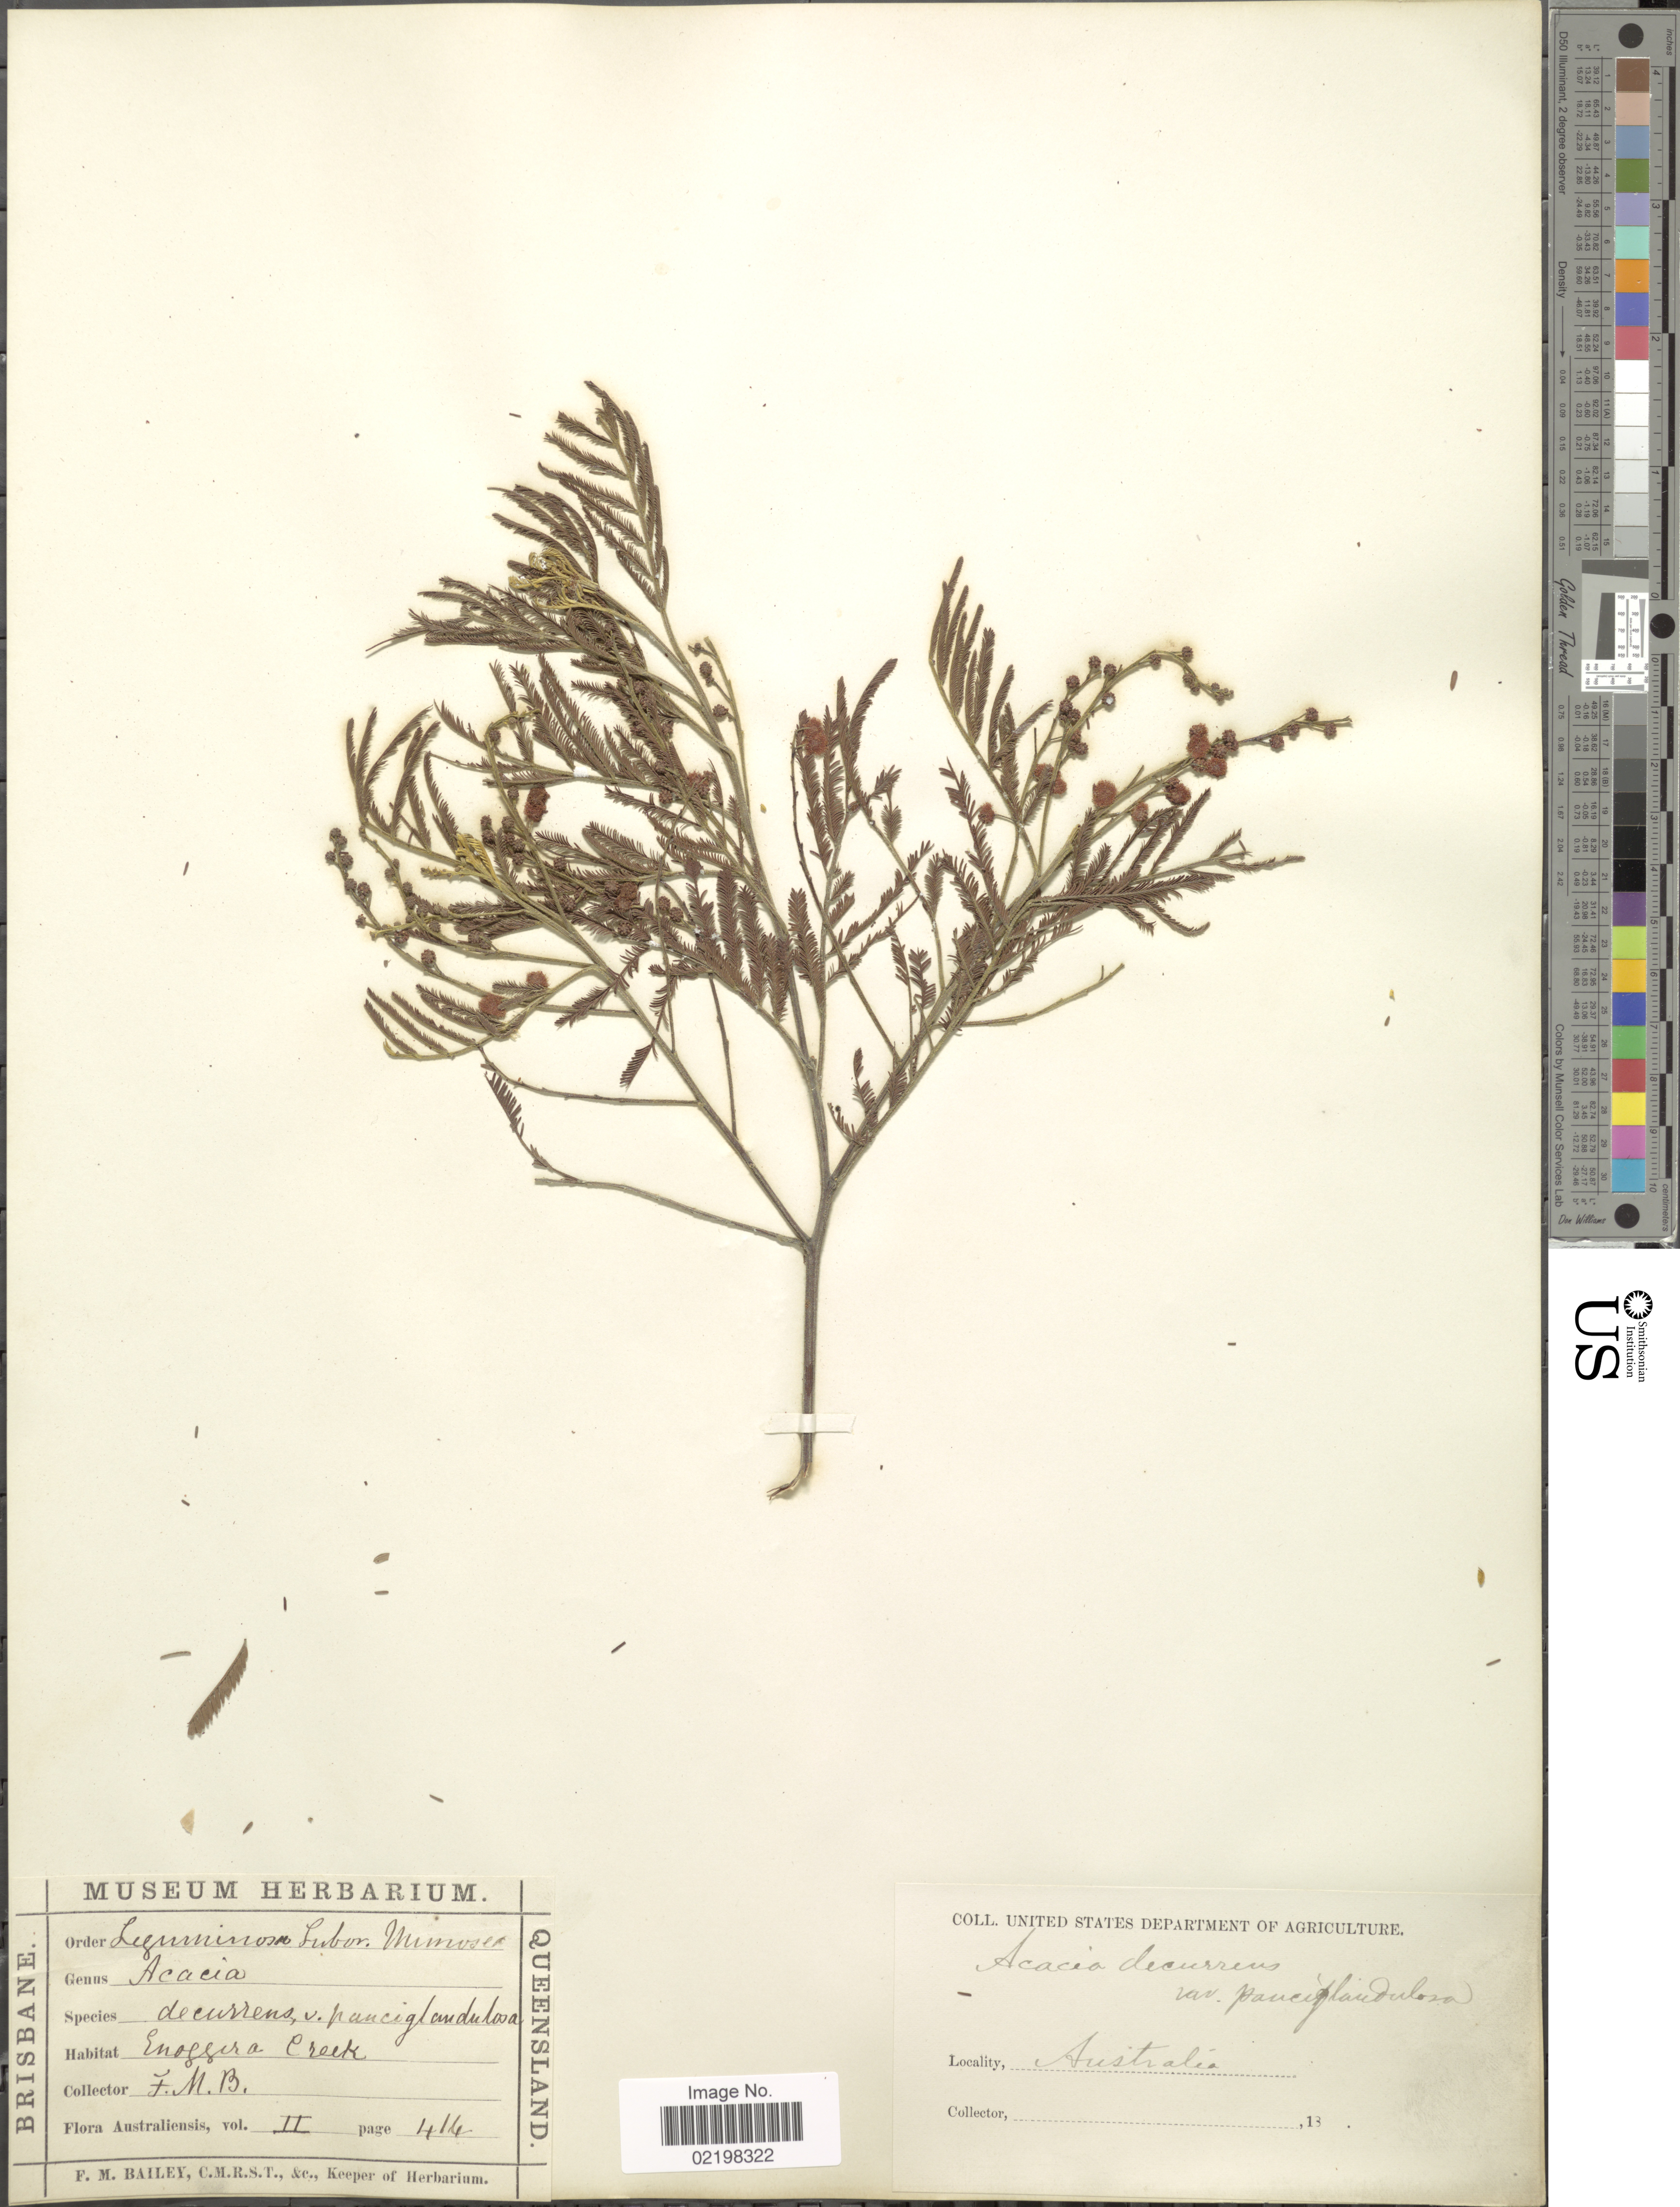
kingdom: Plantae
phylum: Tracheophyta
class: Magnoliopsida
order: Fabales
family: Fabaceae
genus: Acacia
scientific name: Acacia decurrens var. pauciglandulosa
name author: Maiden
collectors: F. M. Bailey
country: Australia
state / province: Queensland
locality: Brisbane, Australia. Enogerra Creek